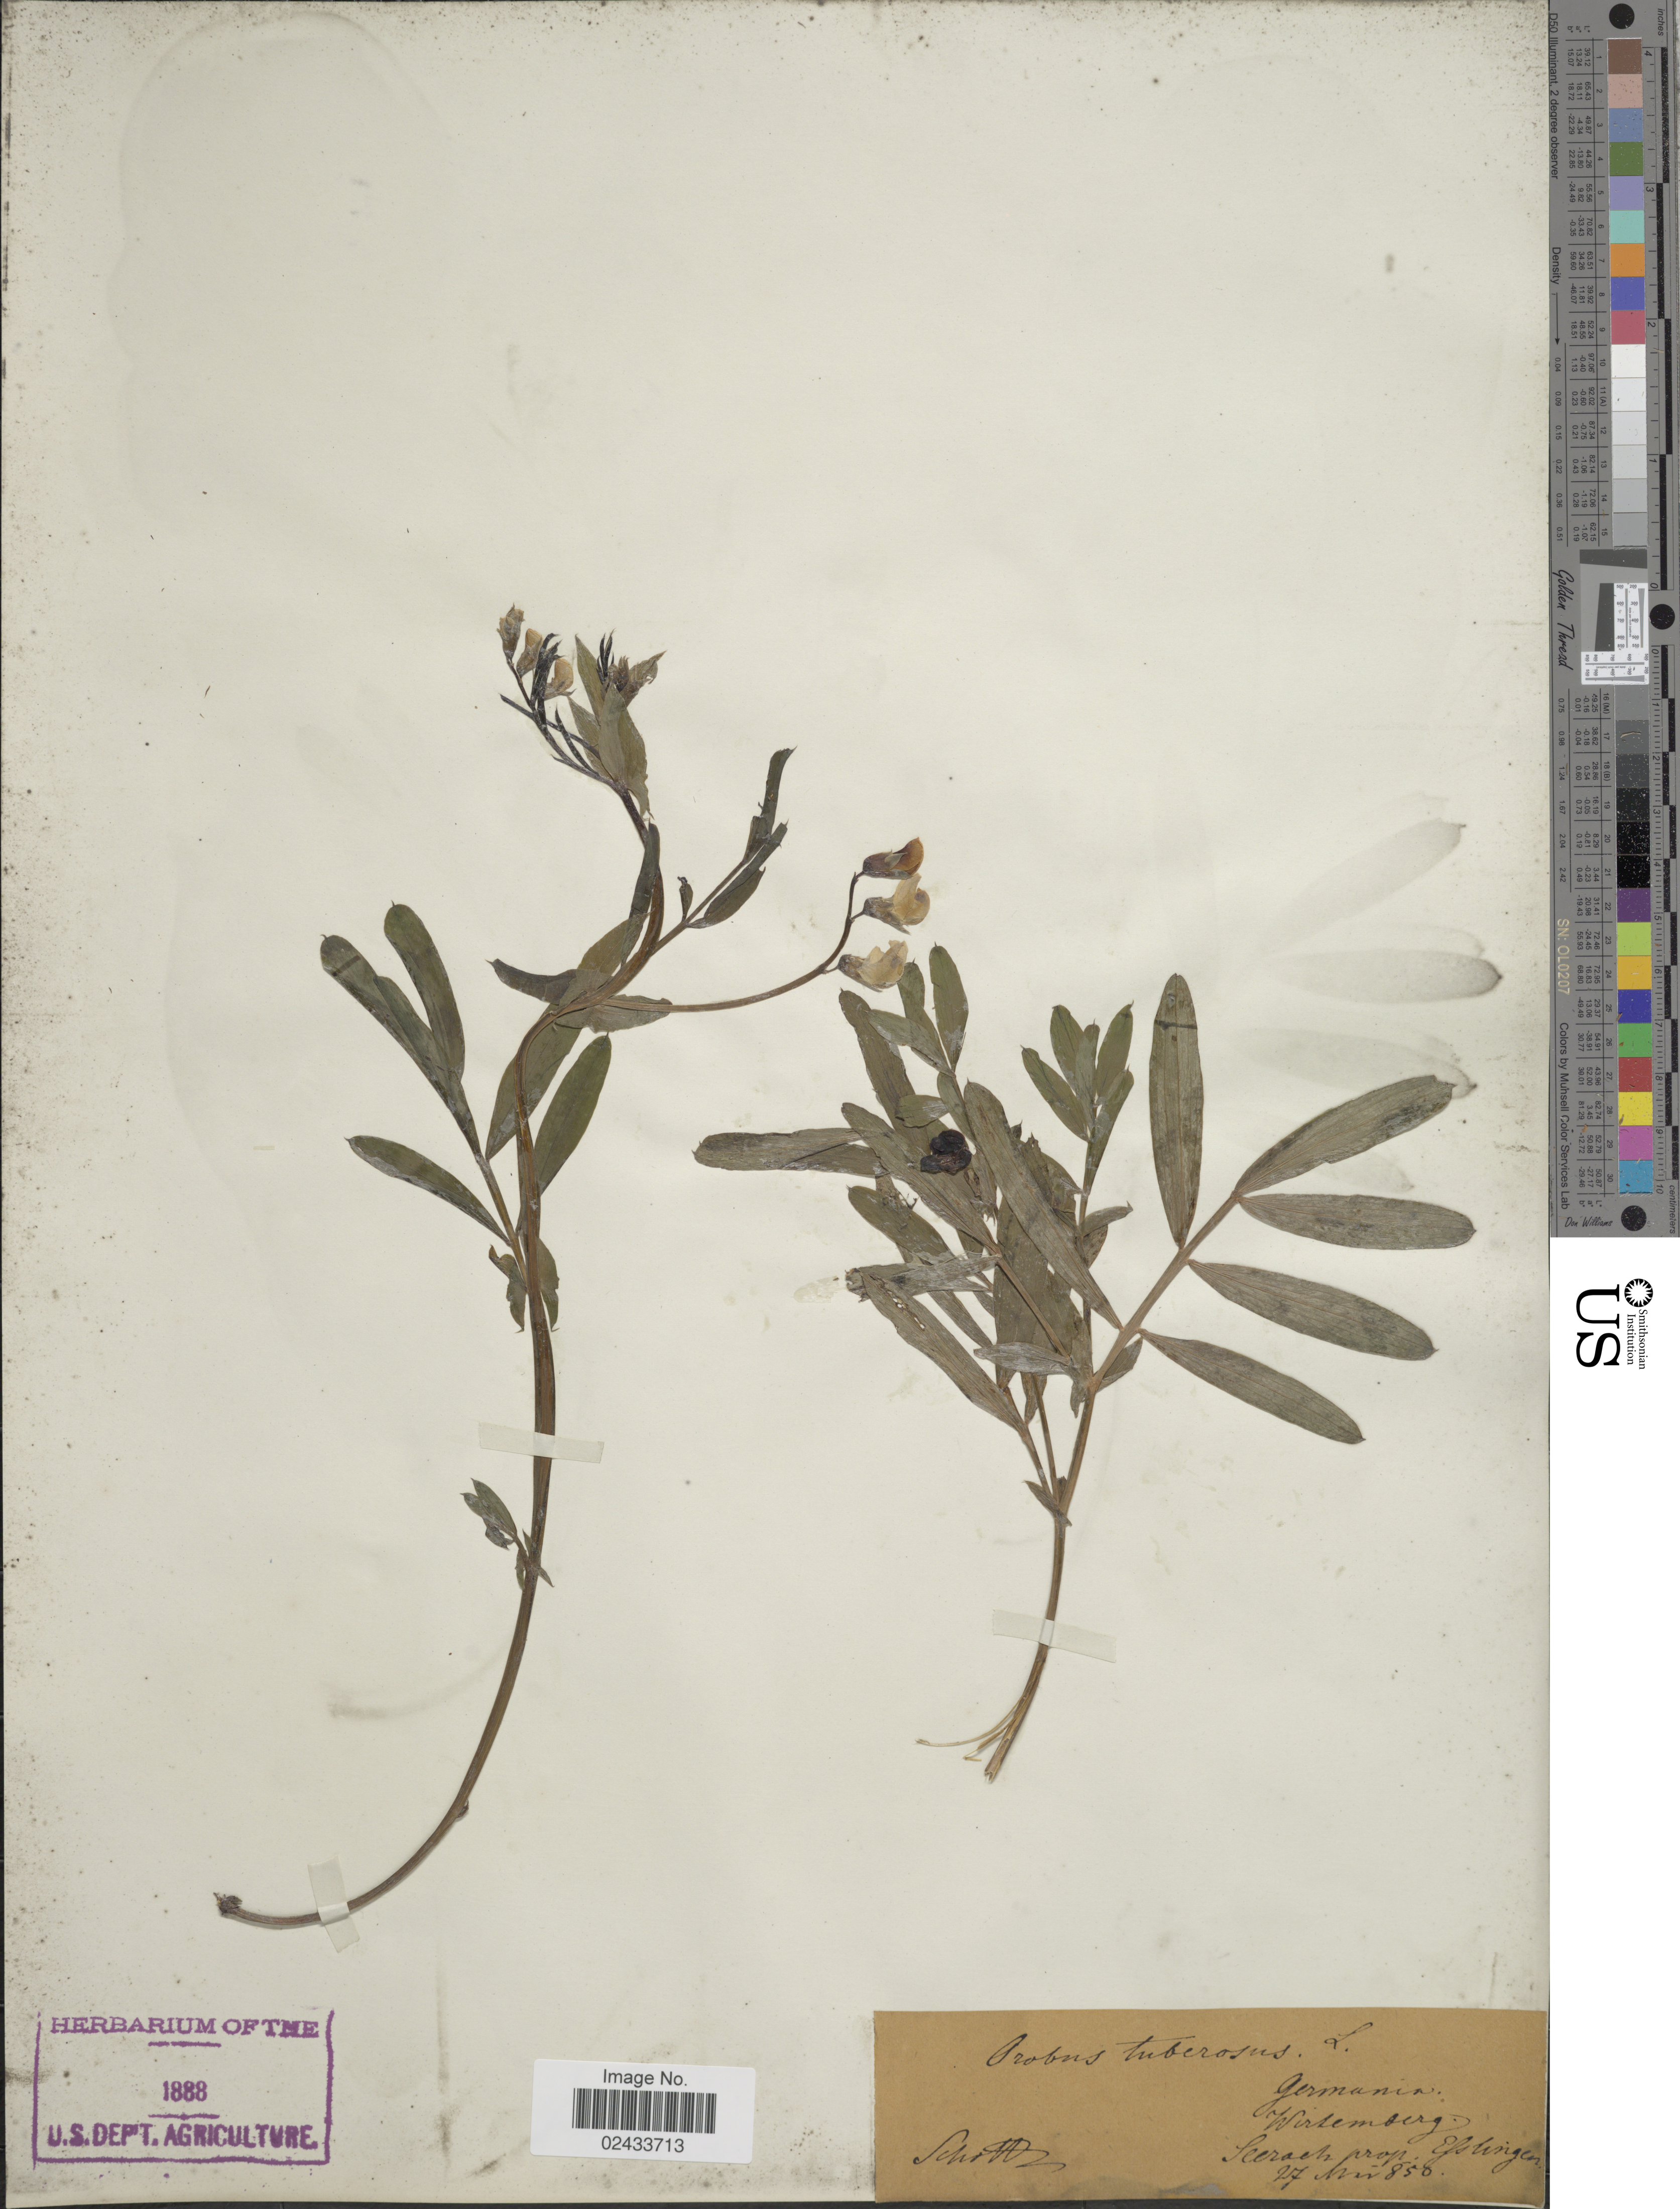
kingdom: Plantae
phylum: Tracheophyta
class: Magnoliopsida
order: Fabales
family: Fabaceae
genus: Lathyrus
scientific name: Lathyrus tuberosus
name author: L.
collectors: Schott, --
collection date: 1856-06-27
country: Germany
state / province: Baden-württemberg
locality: Wirtemberg, Seerach prop. Efslingen [interpreted]